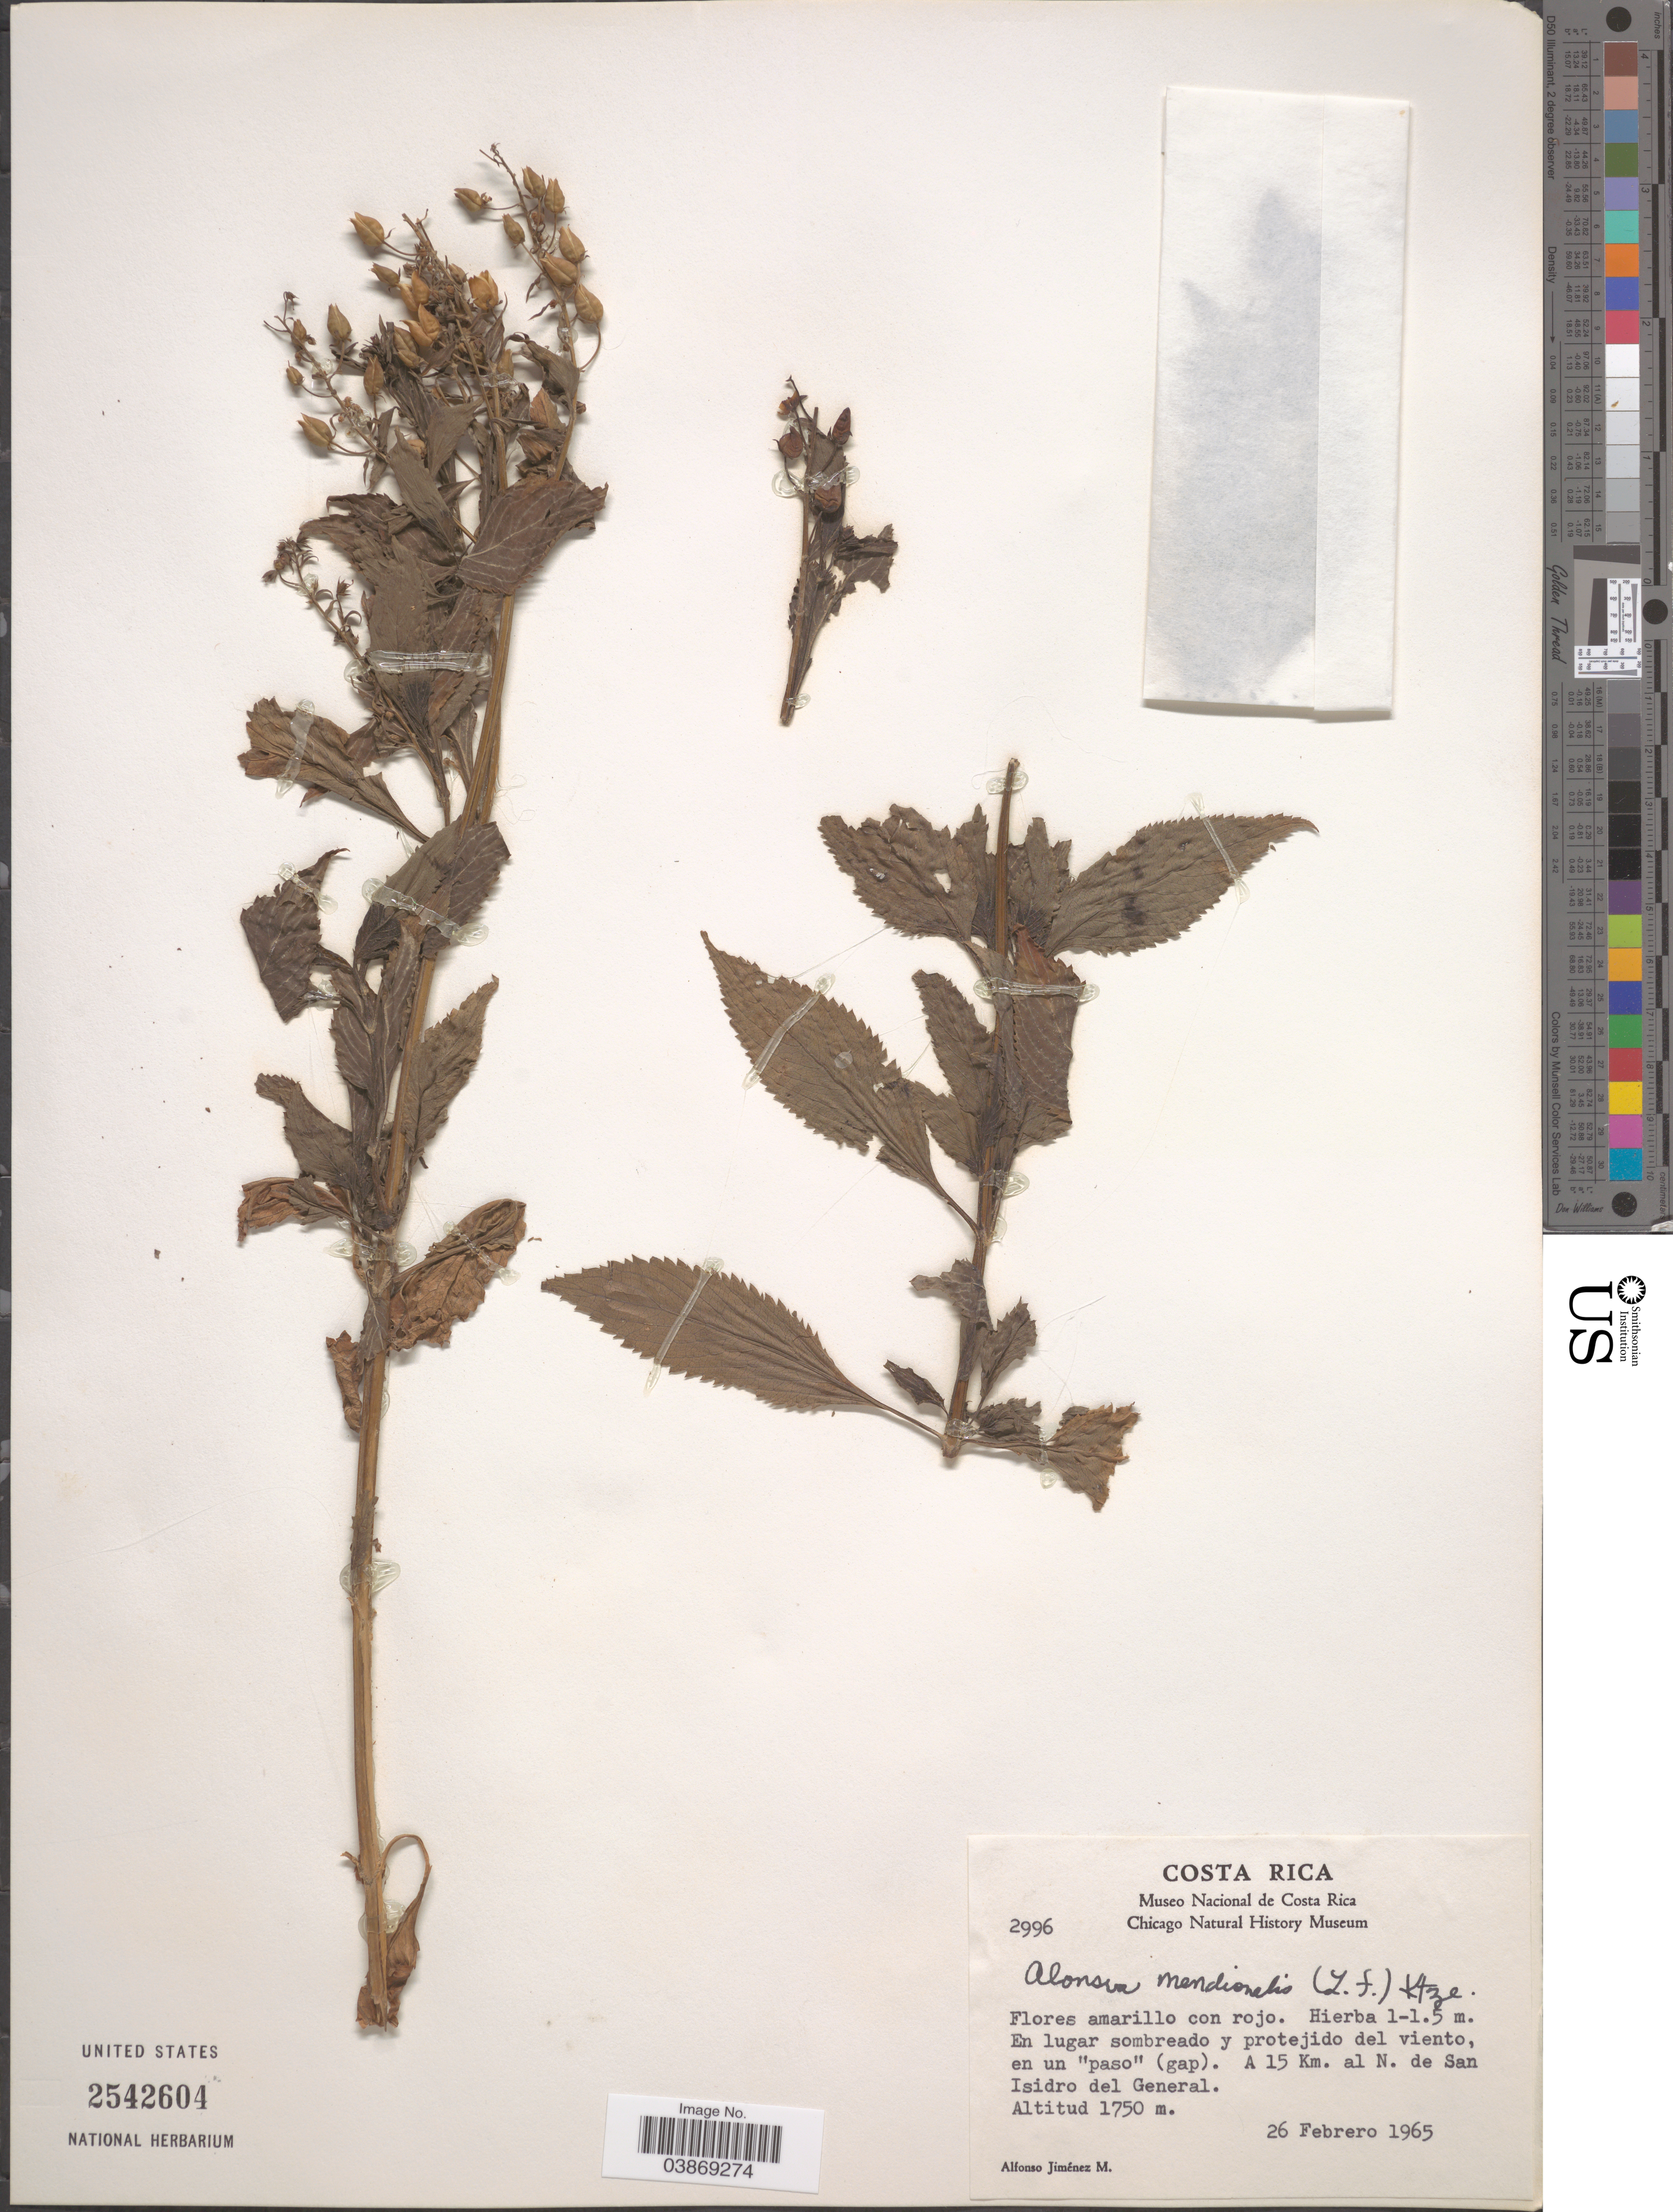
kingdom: Plantae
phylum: Tracheophyta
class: Magnoliopsida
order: Lamiales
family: Scrophulariaceae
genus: Alonsoa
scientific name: Alonsoa meridionalis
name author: (L. f.) Kuntze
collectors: A. Jimenez M.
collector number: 2996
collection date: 1965-02-26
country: Costa Rica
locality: A 15 Km. al N. de San Isidro del General.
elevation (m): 1750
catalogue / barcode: US 2542604